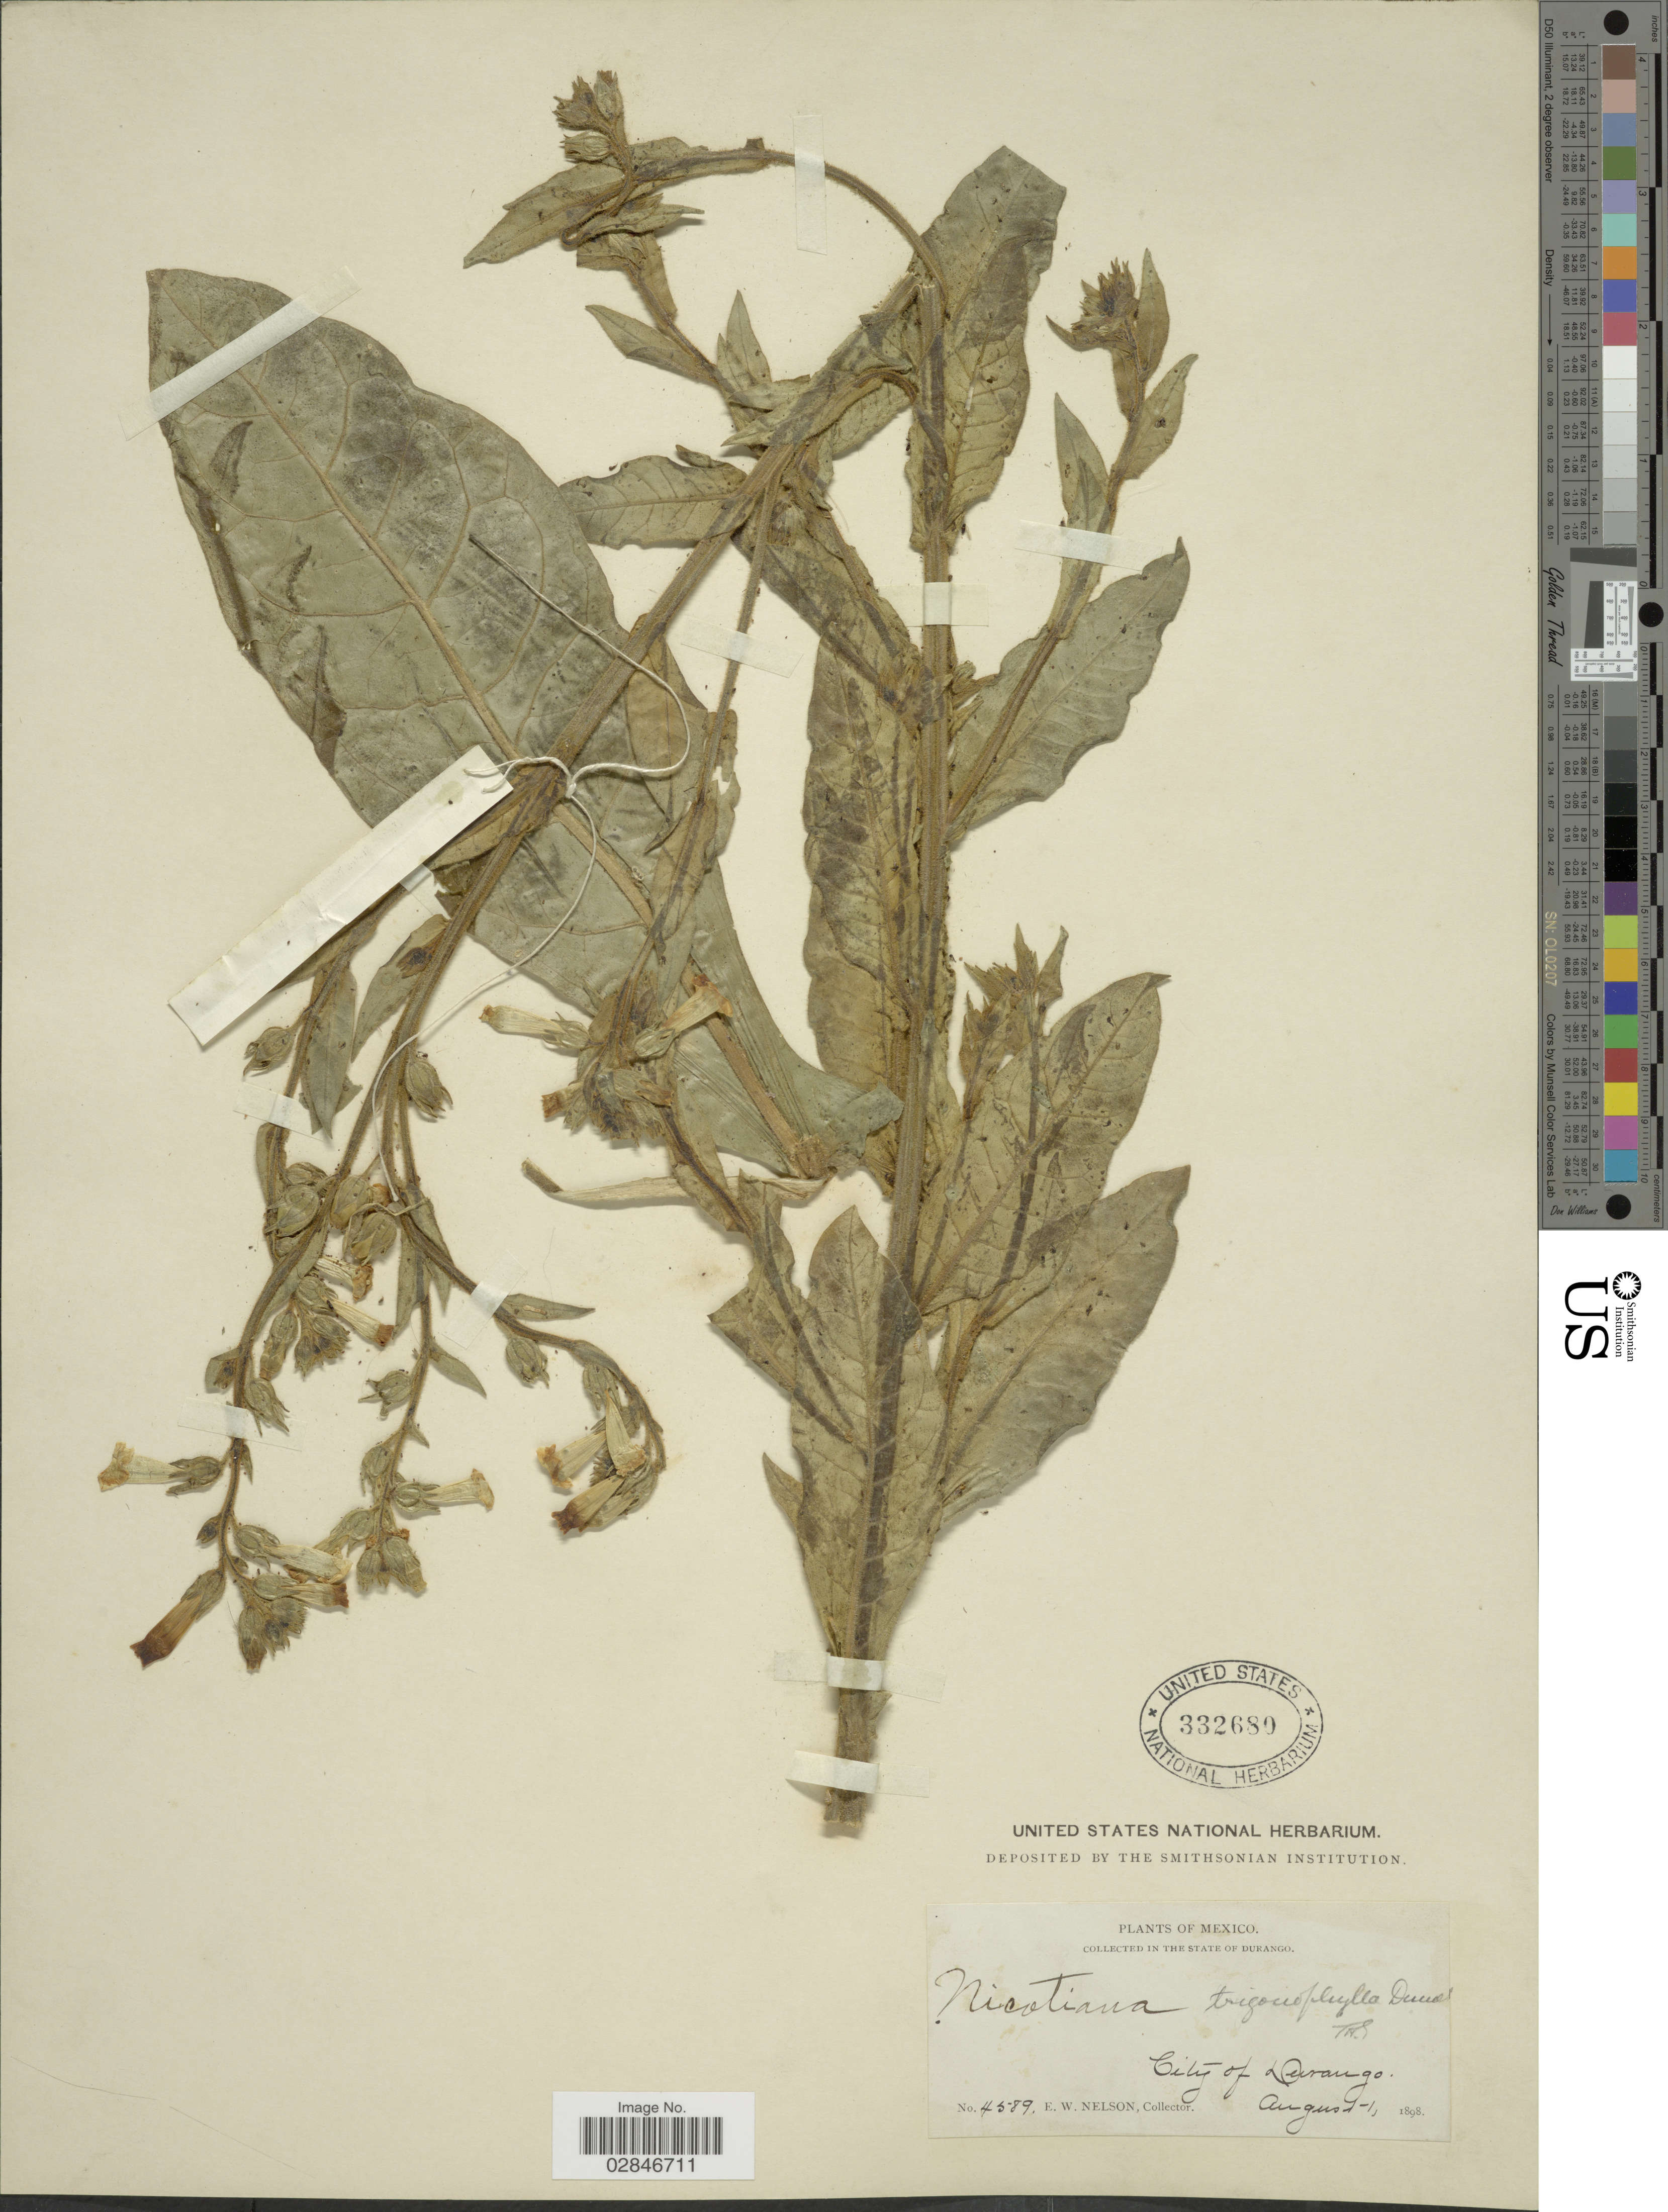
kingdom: Plantae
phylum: Tracheophyta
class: Magnoliopsida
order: Solanales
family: Solanaceae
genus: Nicotiana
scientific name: Nicotiana trigonophylla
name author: Dunal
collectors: E. W. Nelson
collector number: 4589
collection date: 1898-08-01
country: Mexico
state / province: Durango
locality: City of Durango.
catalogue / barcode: US 332680